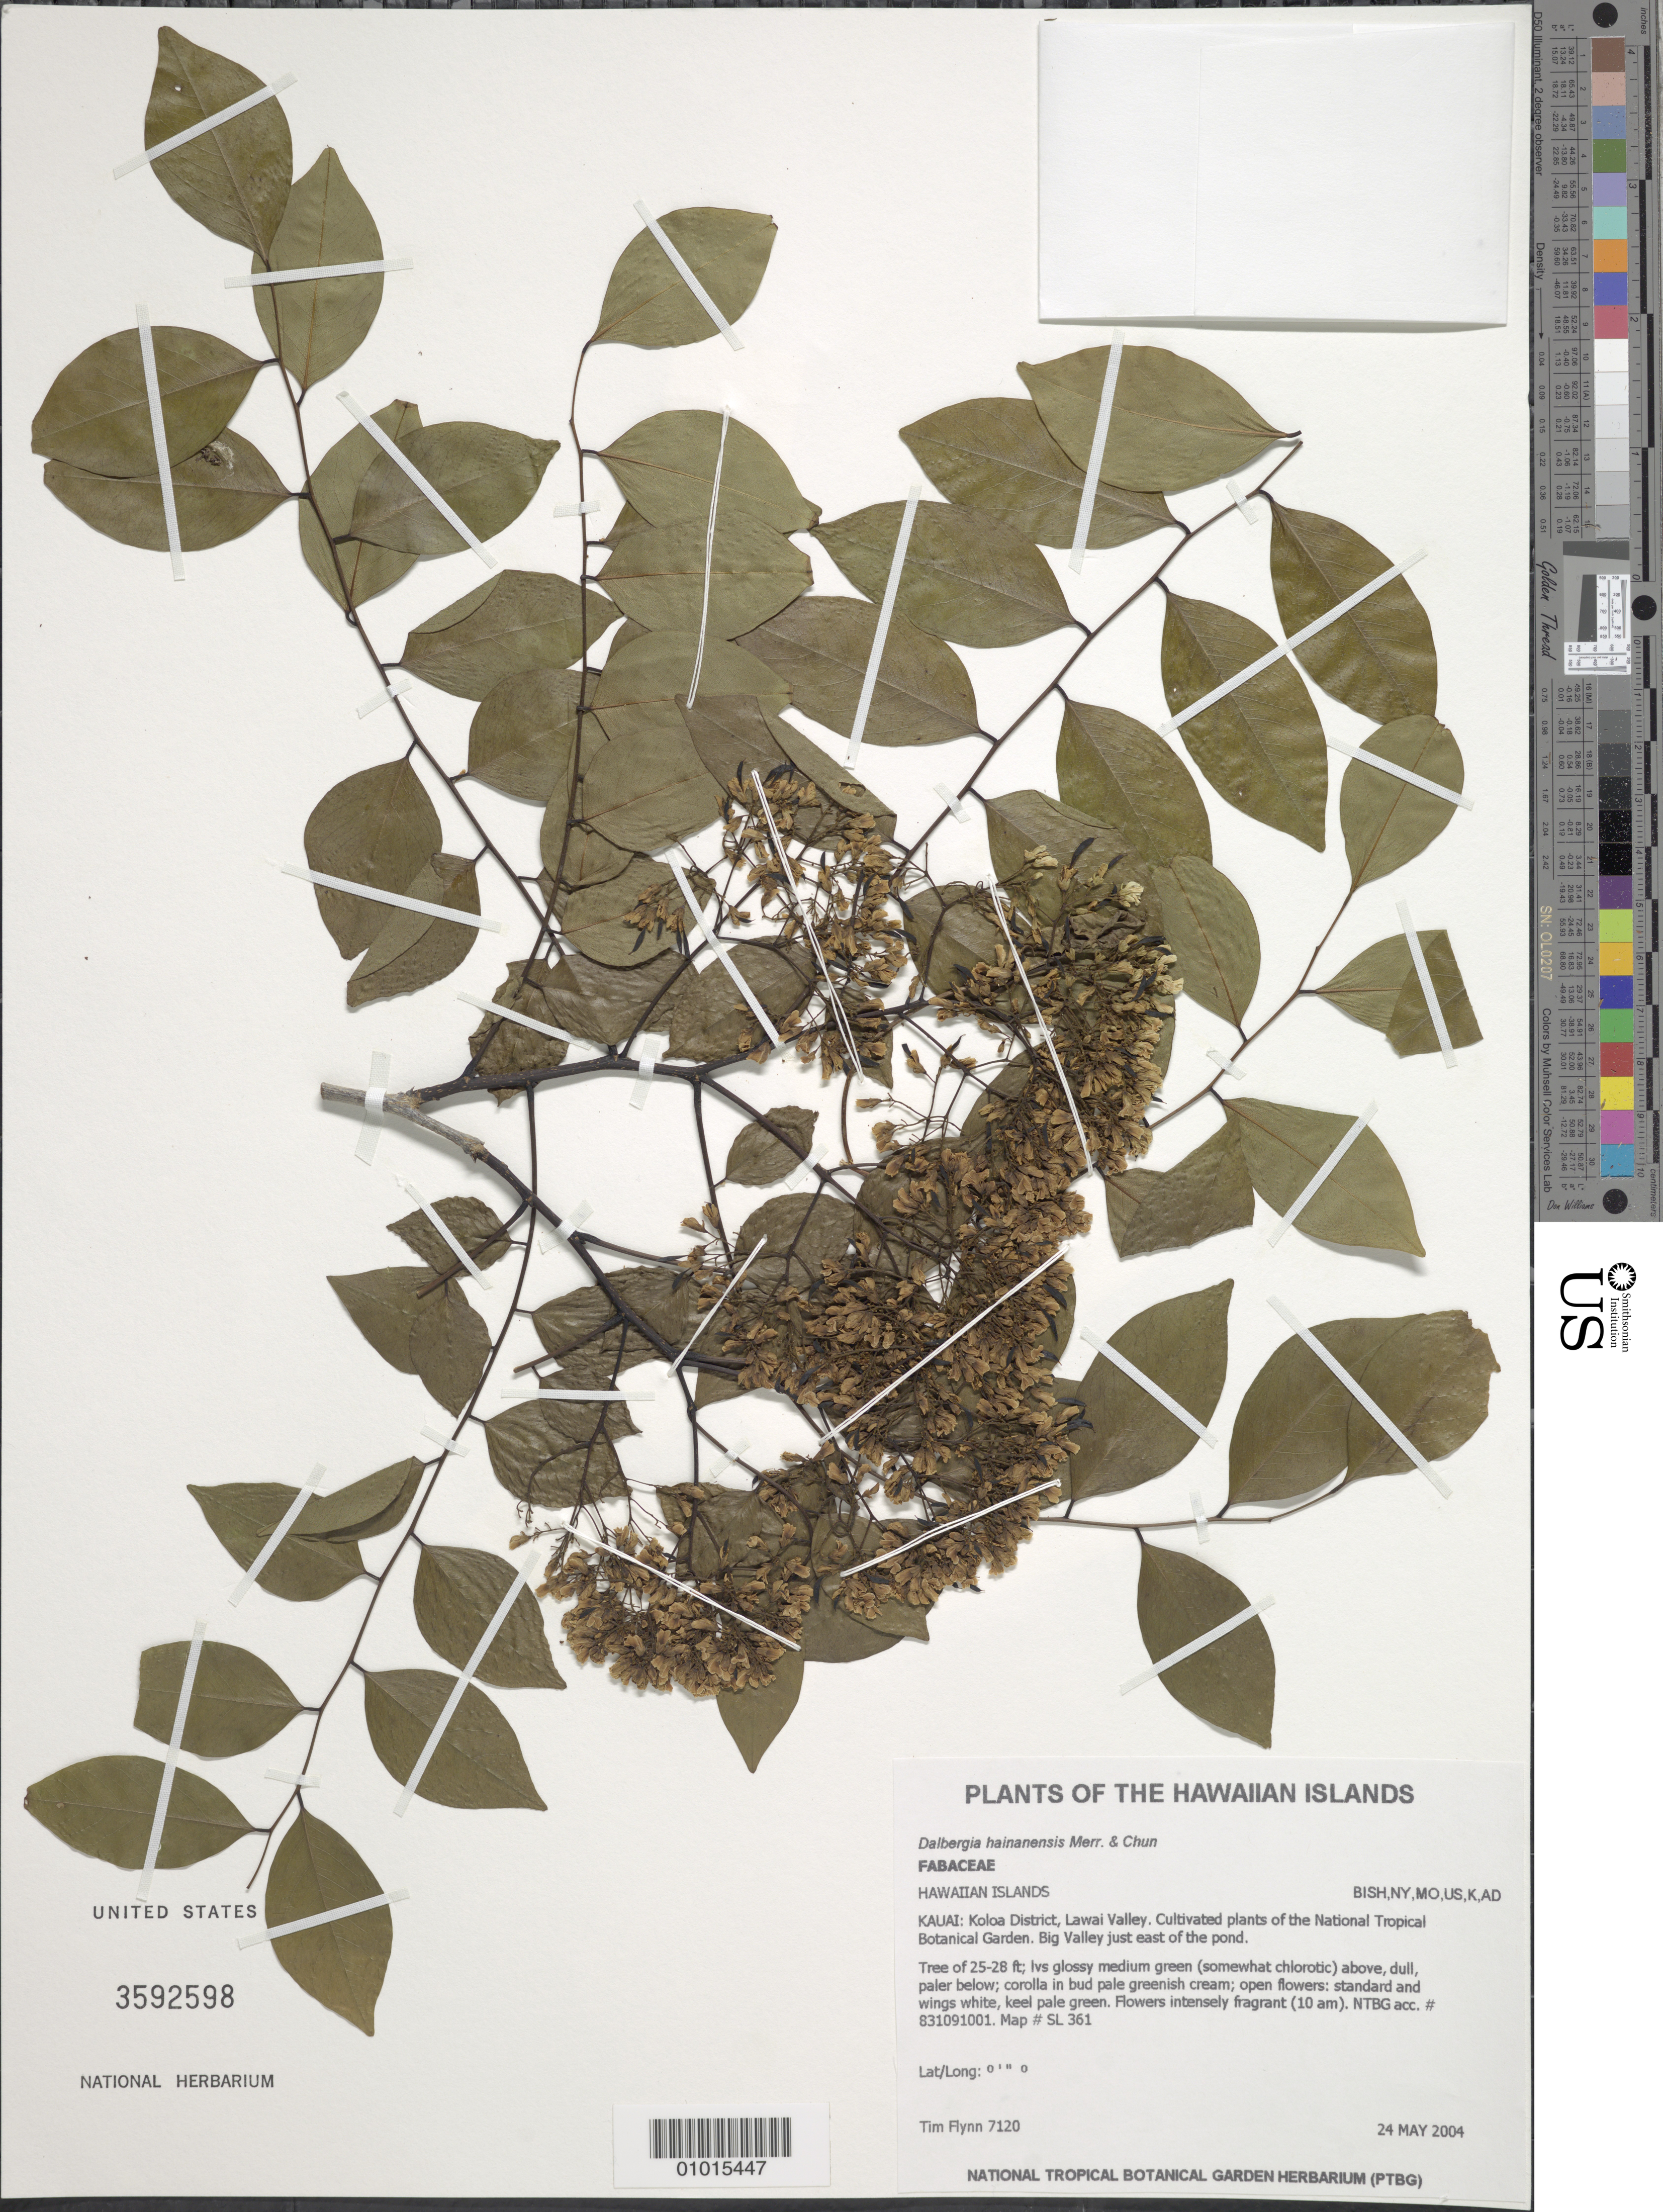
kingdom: Plantae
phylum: Tracheophyta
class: Magnoliopsida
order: Fabales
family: Fabaceae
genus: Dalbergia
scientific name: Dalbergia hainanensis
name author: Merr. & Chun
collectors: T. W. Flynn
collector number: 7120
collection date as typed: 24 May 2004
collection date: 2004-05-24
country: United States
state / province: Hawaii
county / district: Kauai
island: Kaua'i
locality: Lawai Valley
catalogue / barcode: US 3592598